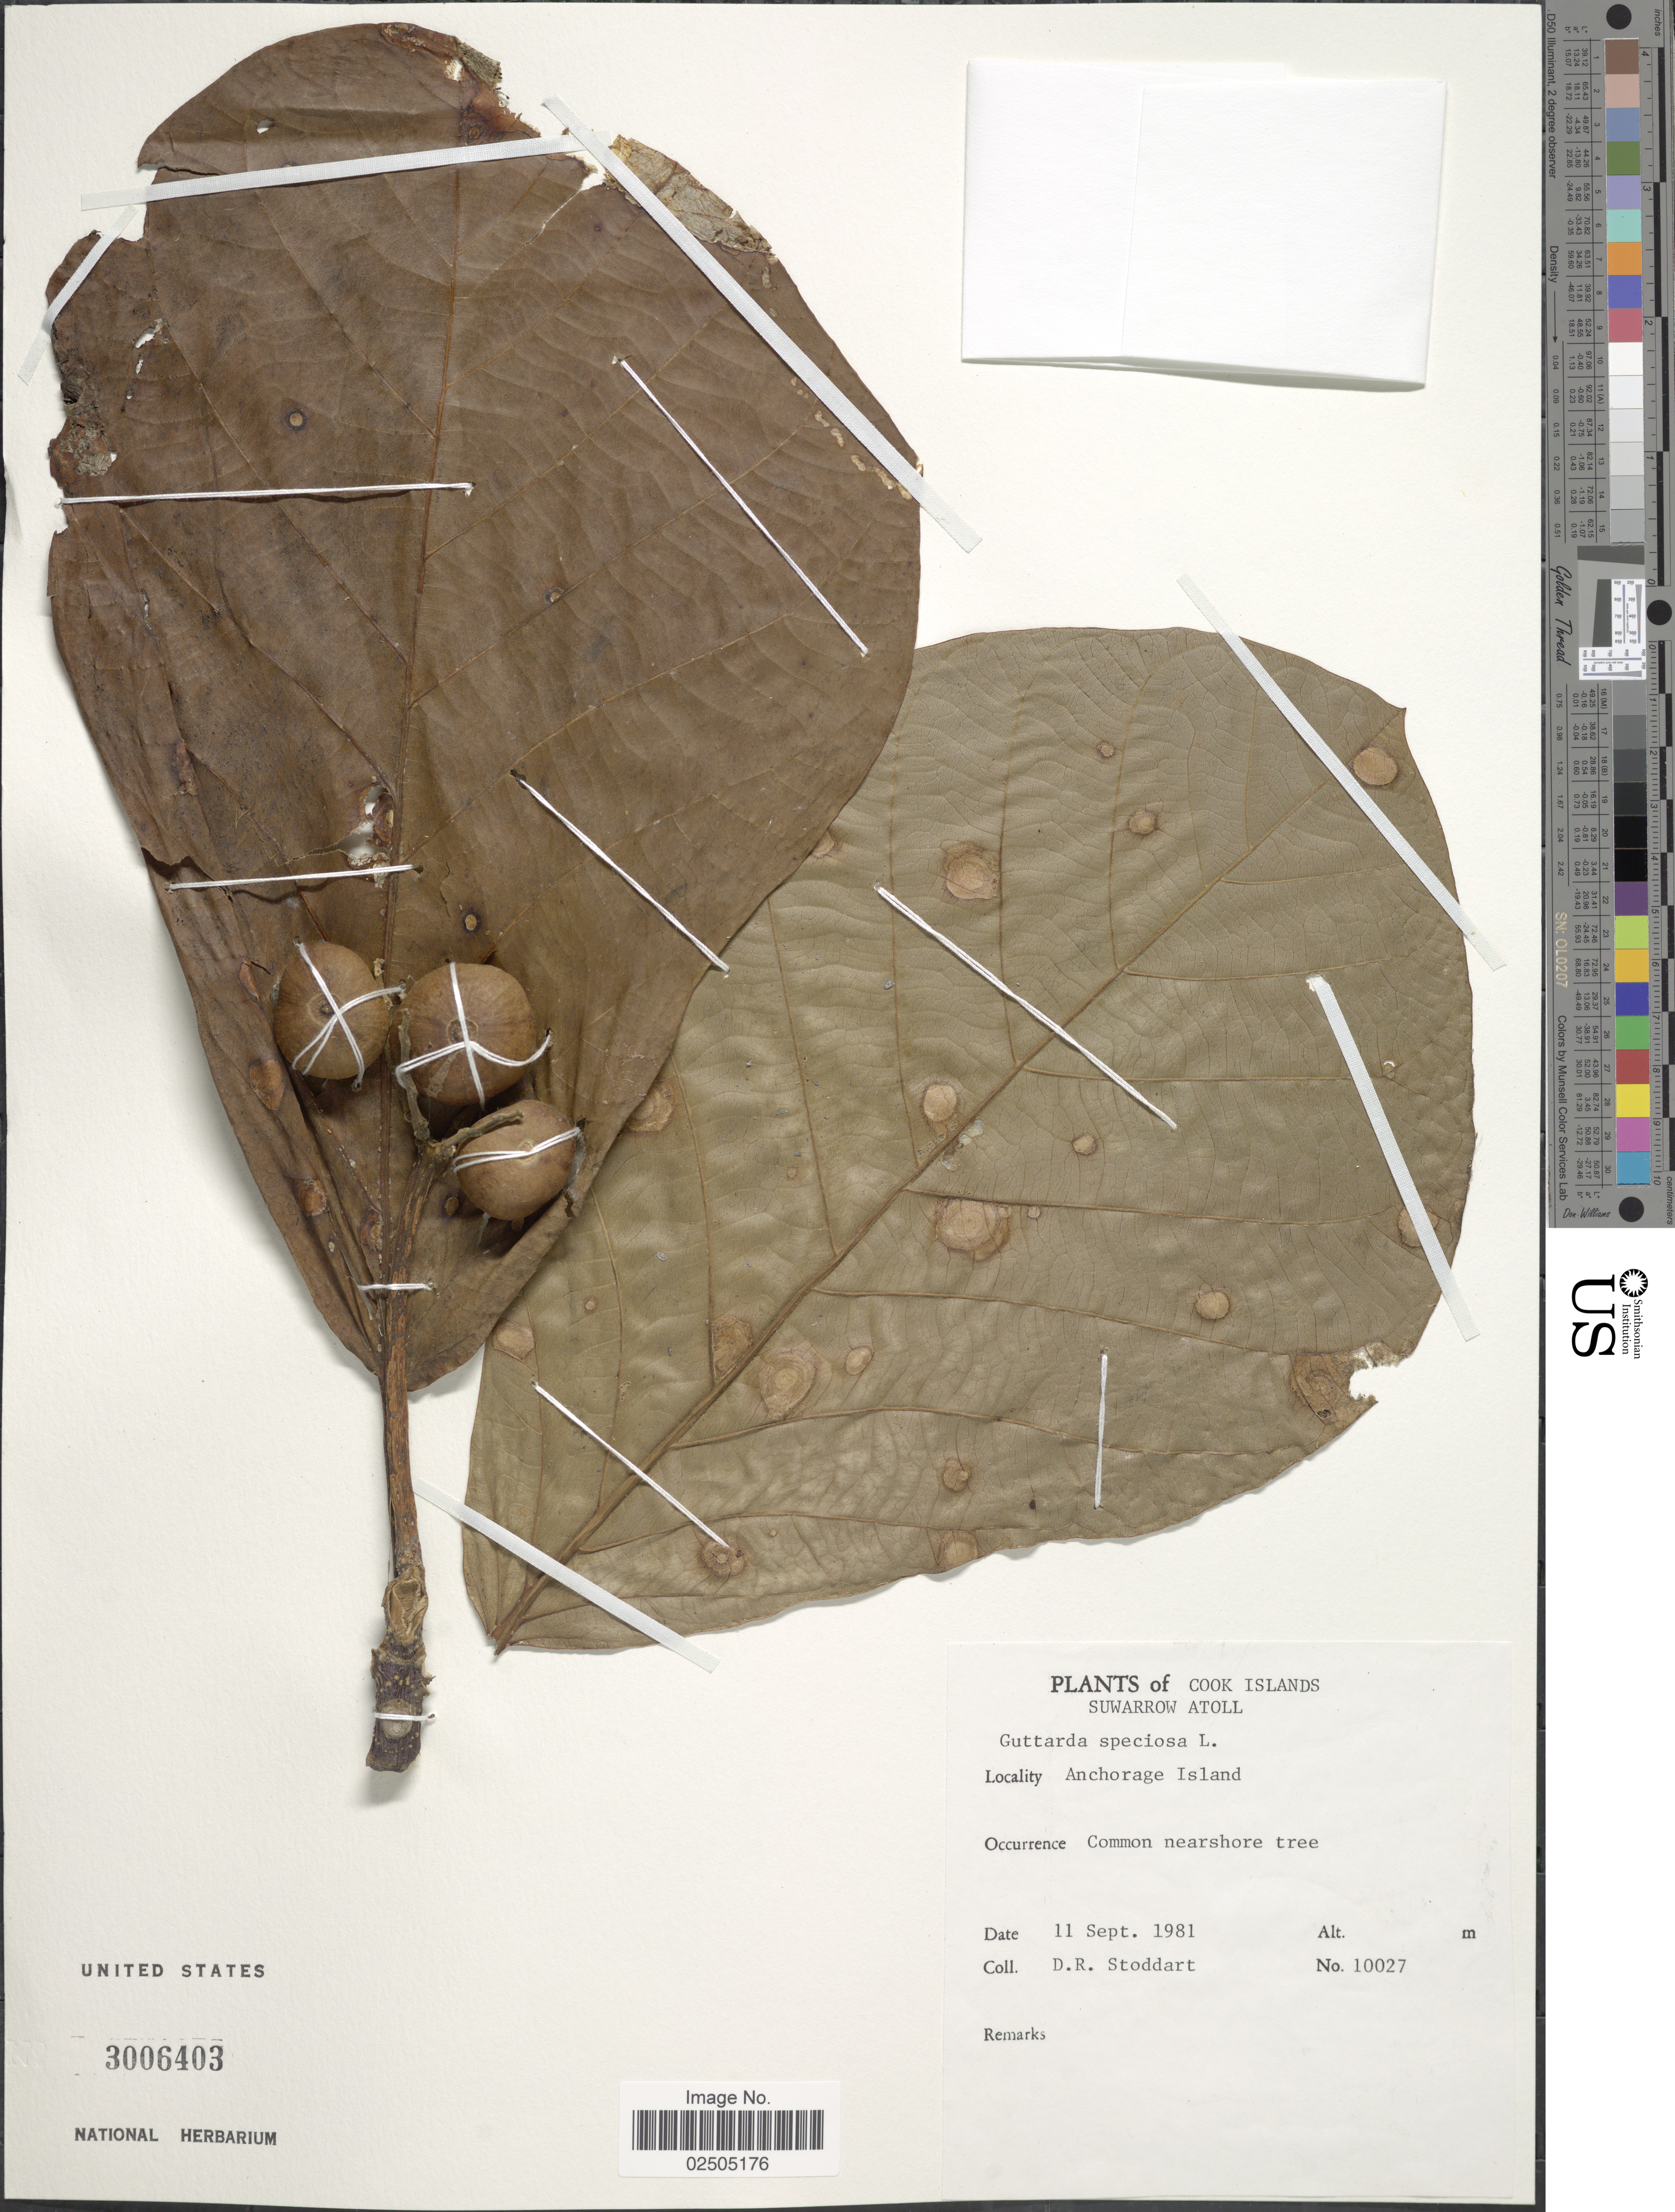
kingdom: Plantae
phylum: Tracheophyta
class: Magnoliopsida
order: Gentianales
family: Rubiaceae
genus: Guettarda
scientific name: Guettarda speciosa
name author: L.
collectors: D. R. Stoddart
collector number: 10027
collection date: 1981-09-11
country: Cook Islands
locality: Suwarrow Atoll, Anchorage Island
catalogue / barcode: US 3006403